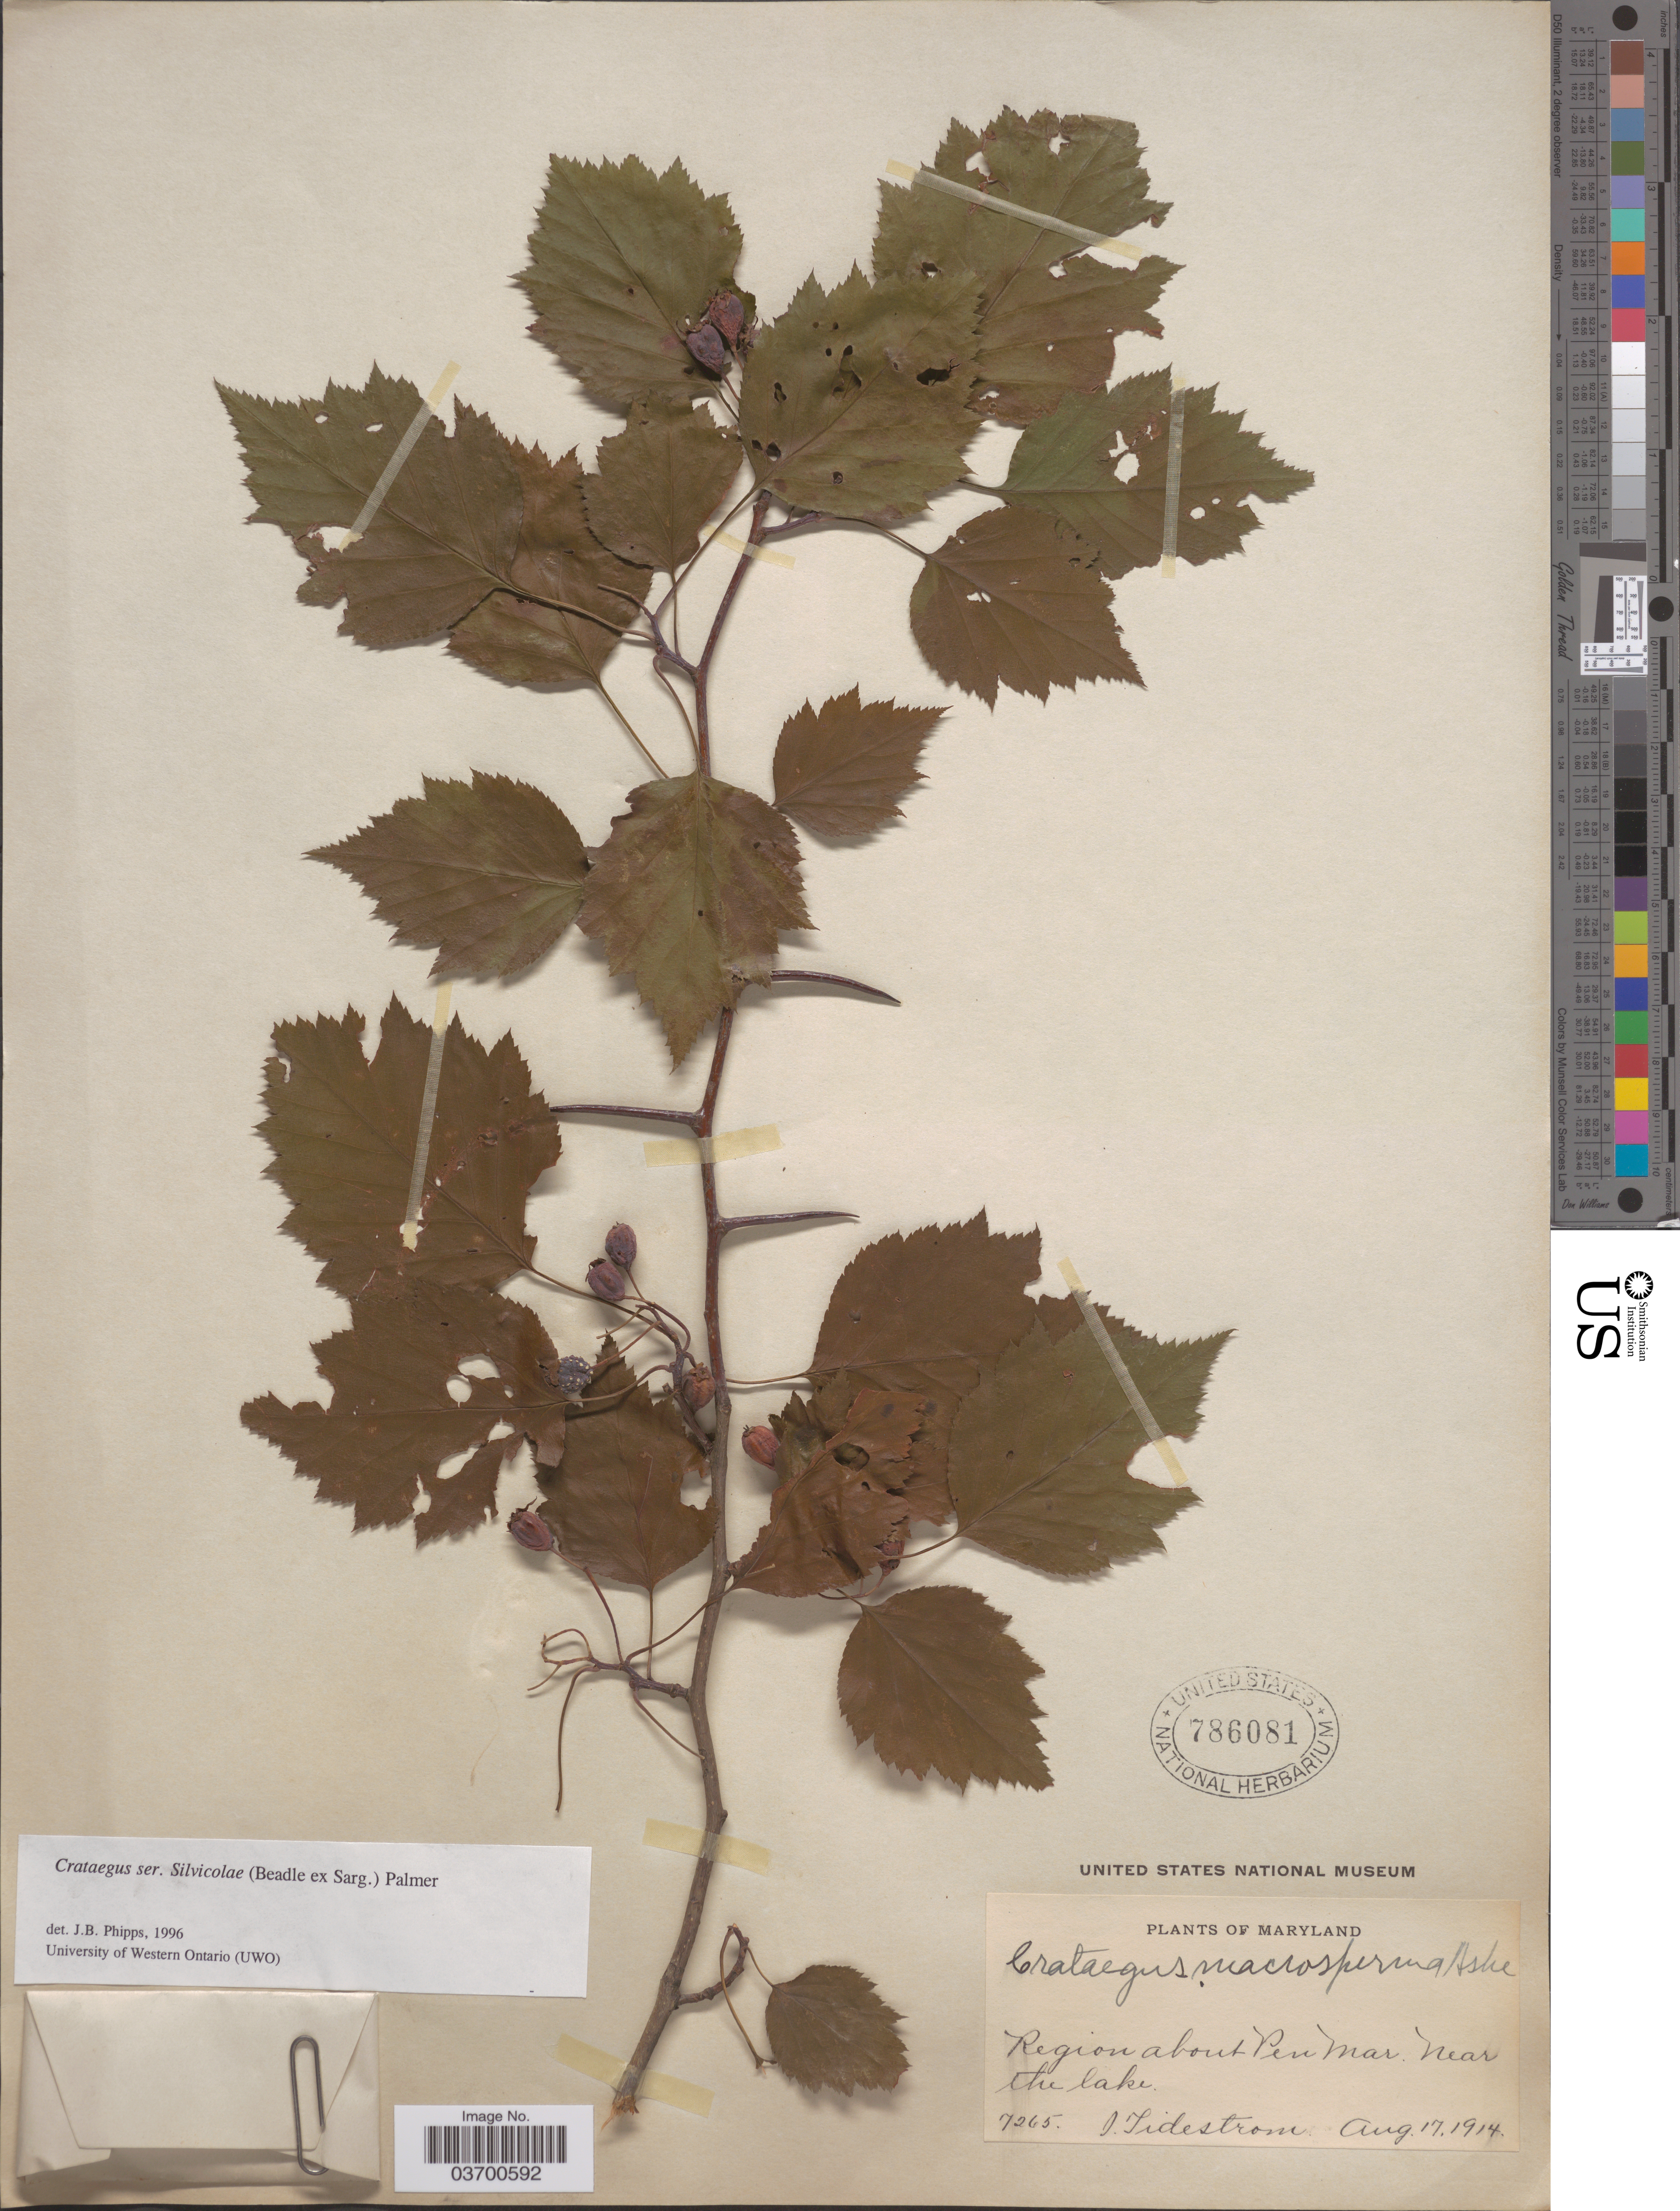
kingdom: Plantae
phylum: Tracheophyta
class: Magnoliopsida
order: Rosales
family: Rosaceae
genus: Crataegus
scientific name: Crataegus macrosperma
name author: Ashe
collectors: I. F. Tidestrom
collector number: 7265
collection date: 1914-08-17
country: United States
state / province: Maryland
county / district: Washington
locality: Region about Pen Mar. Near the lake.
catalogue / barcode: US 786081